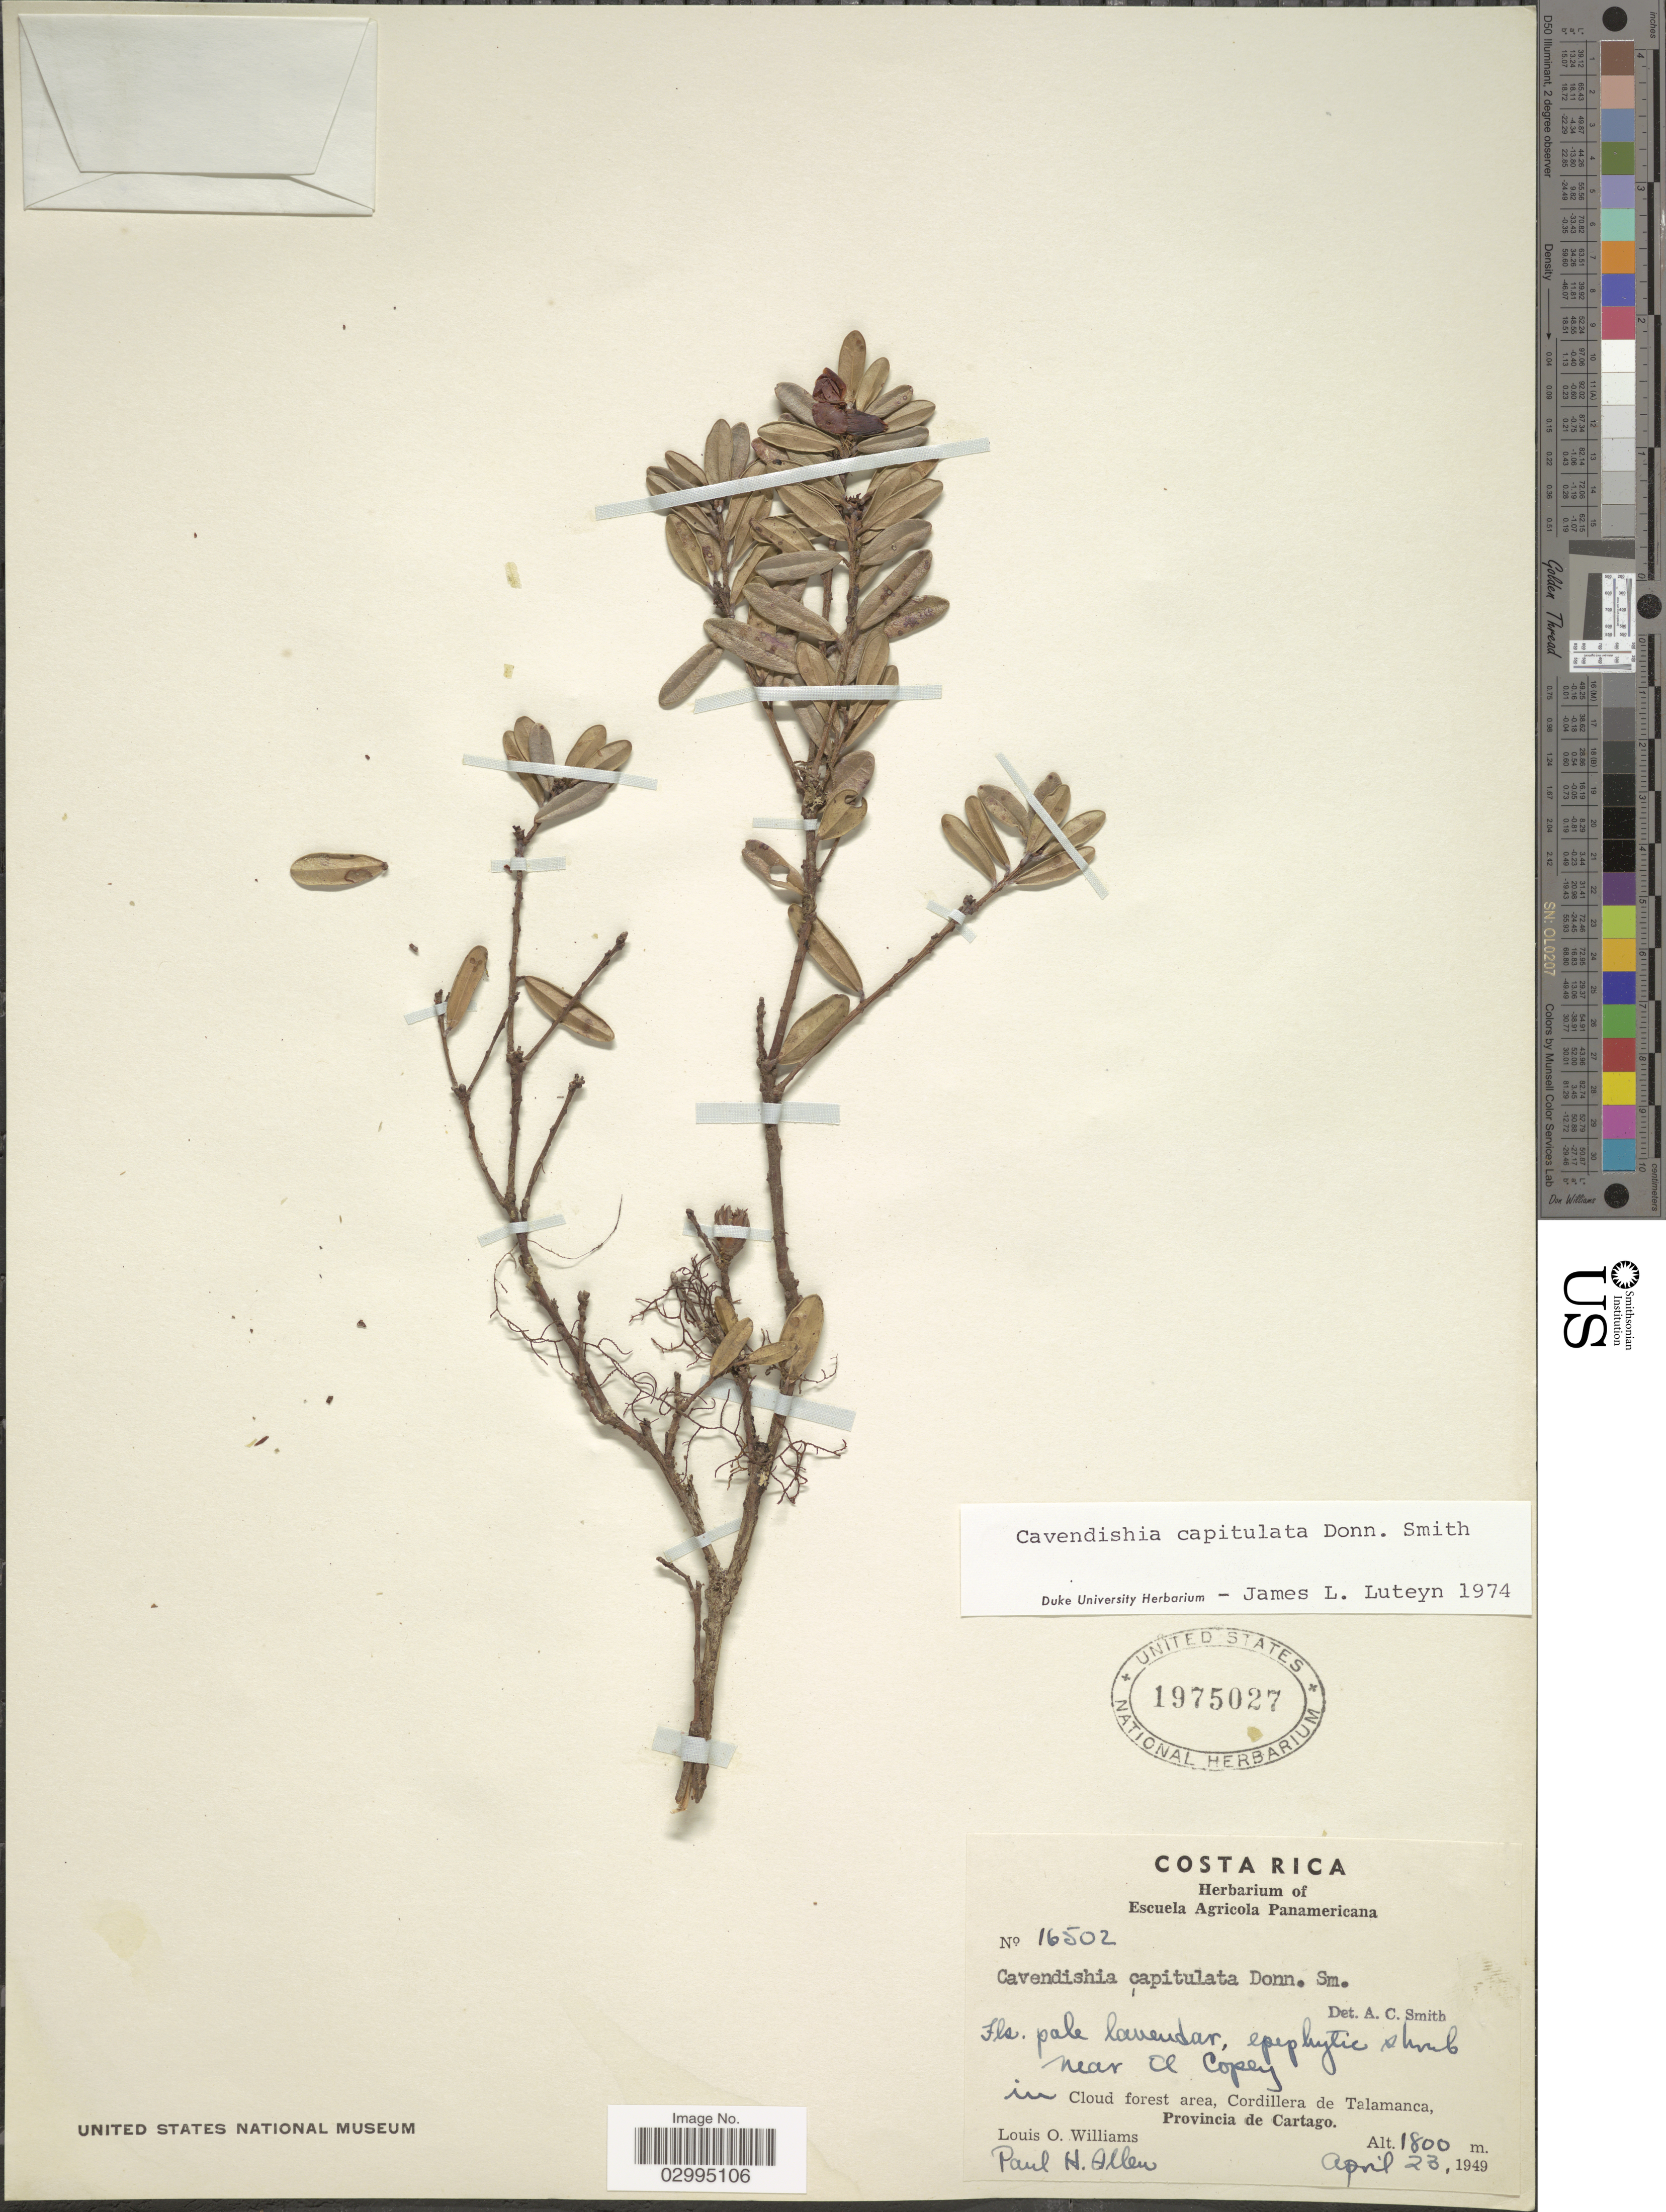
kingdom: Plantae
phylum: Tracheophyta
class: Magnoliopsida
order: Ericales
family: Ericaceae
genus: Cavendishia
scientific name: Cavendishia capitulata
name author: Donn. Sm.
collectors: L. O. Williams & P. H. Allen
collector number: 16502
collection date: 1949-04-23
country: Costa Rica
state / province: Cartago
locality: Near El Copey. In cloud forest area, Cordillera de Talamanca, Provincia de Cartago.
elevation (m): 1800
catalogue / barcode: US 1975027